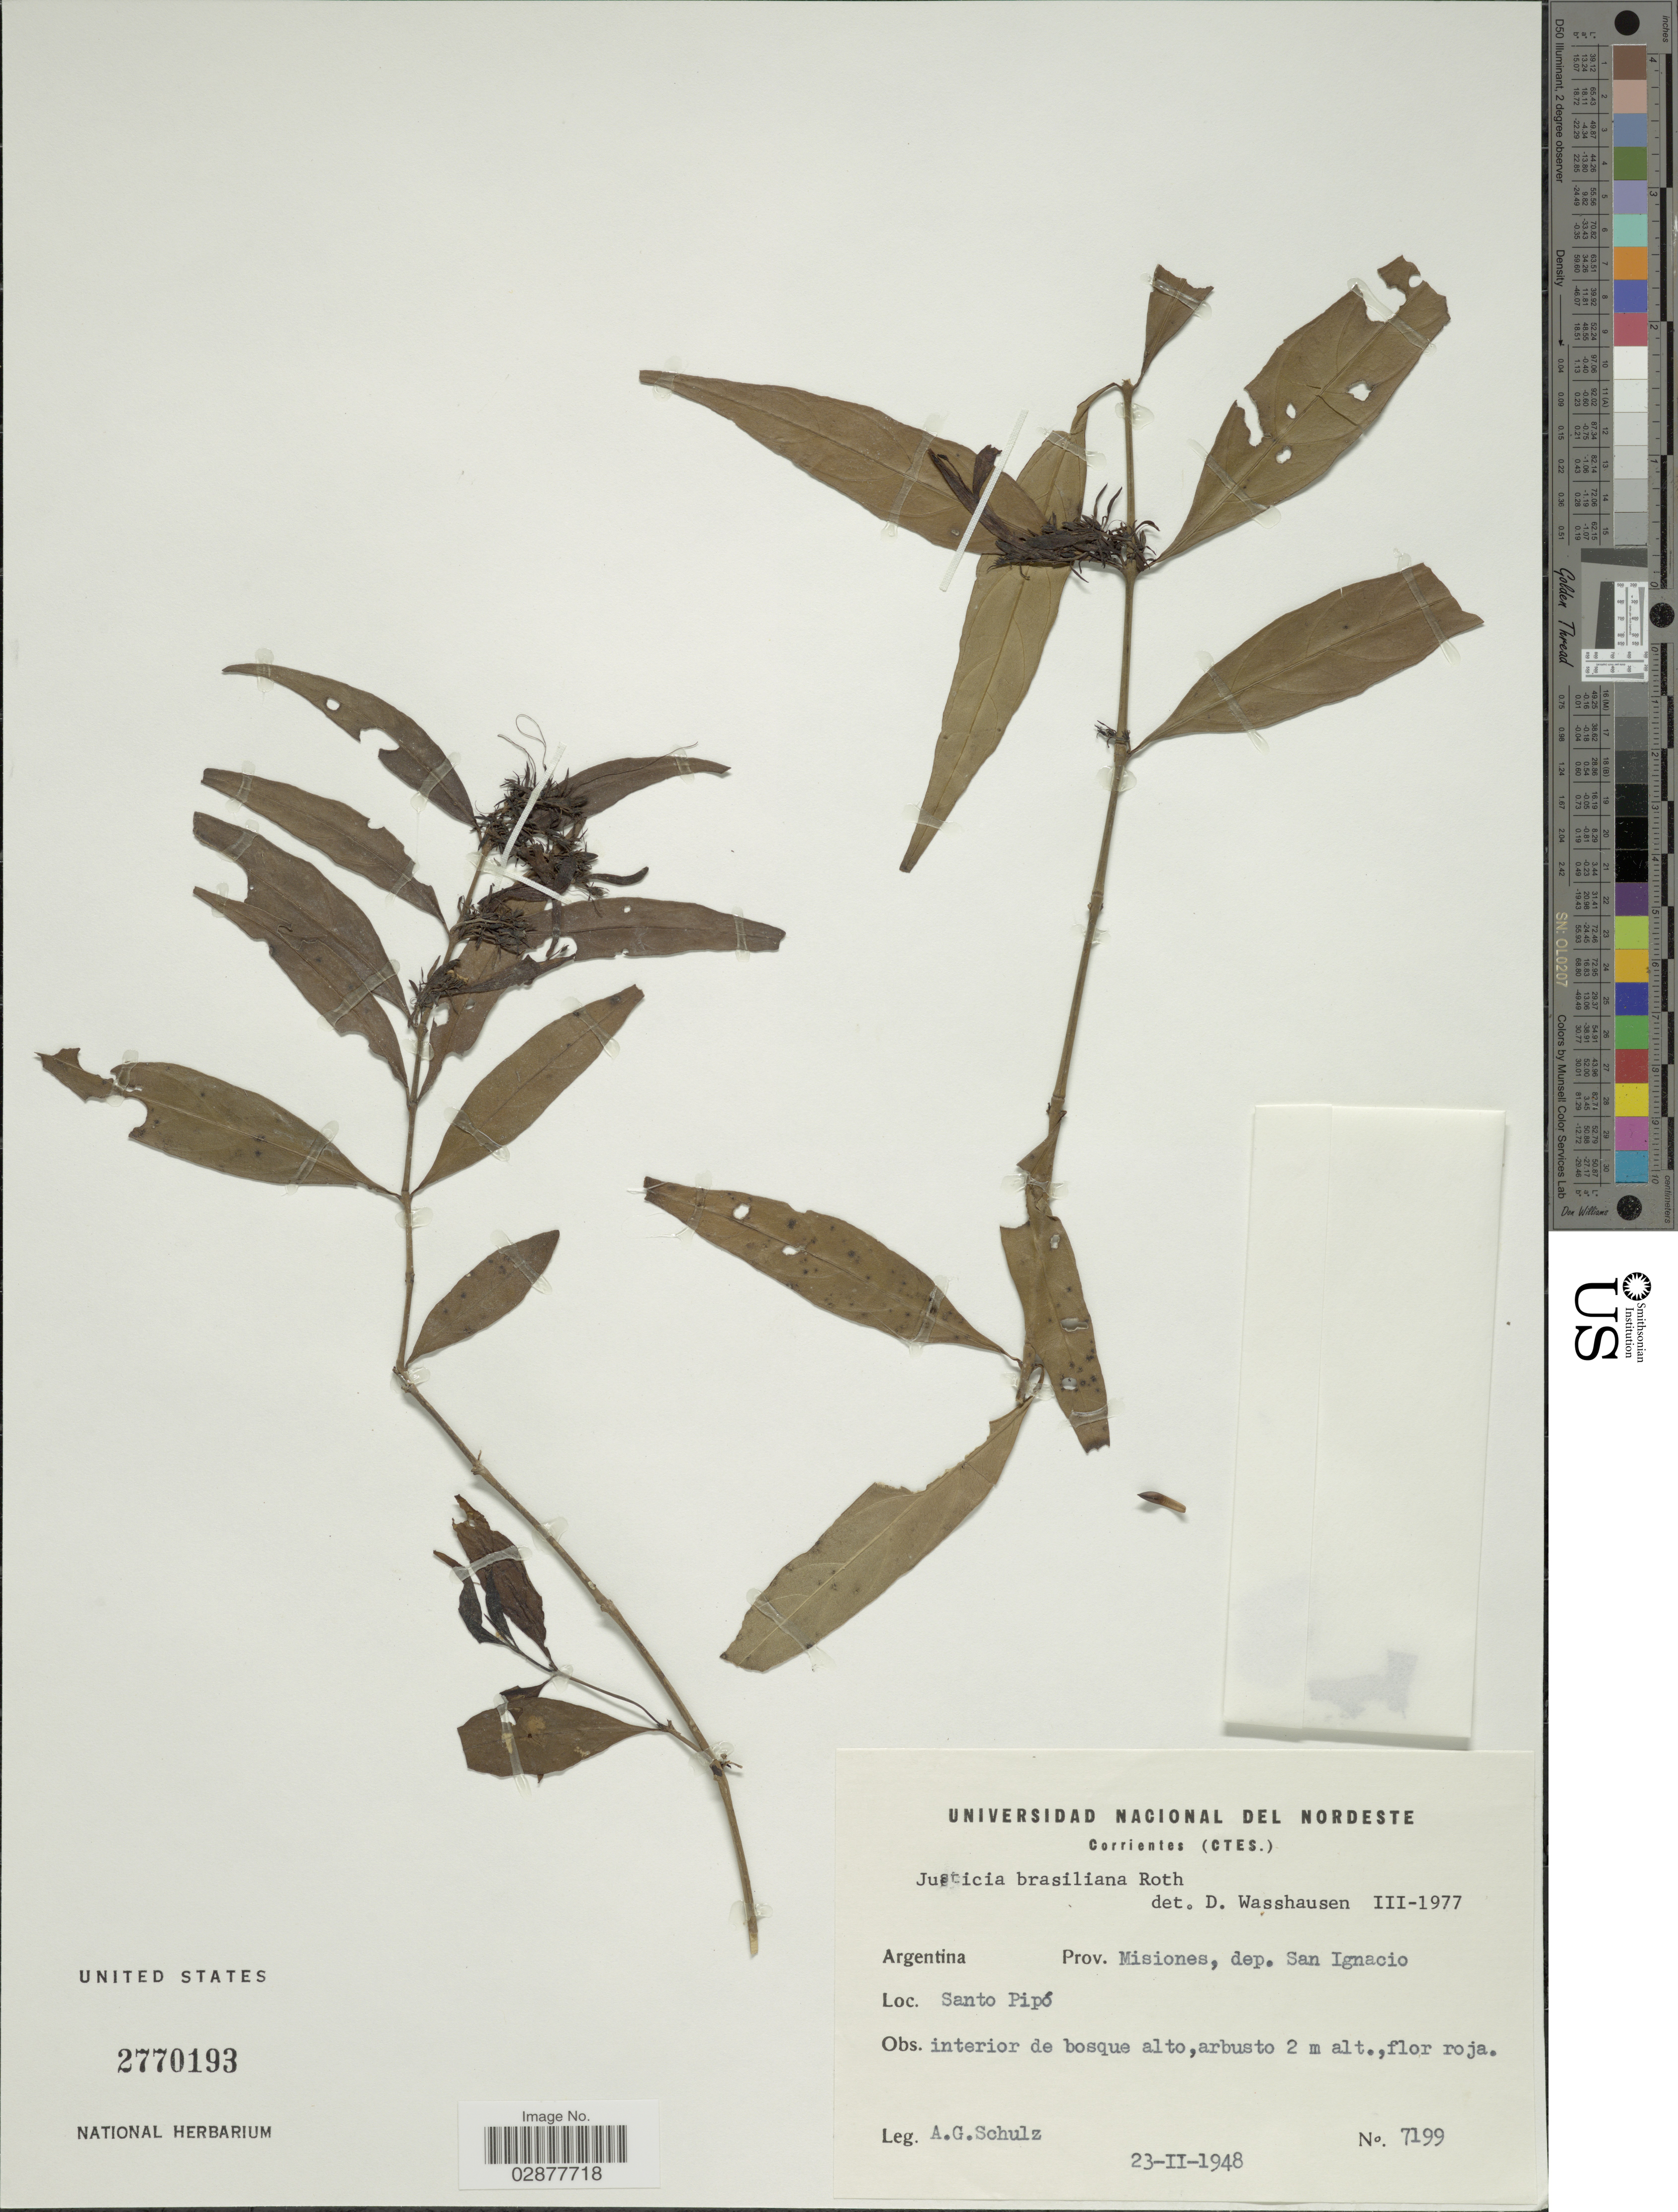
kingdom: Plantae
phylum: Tracheophyta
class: Magnoliopsida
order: Lamiales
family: Acanthaceae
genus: Justicia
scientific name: Justicia brasiliana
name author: Roth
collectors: A. G. Schulz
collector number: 7199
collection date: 1948-02-23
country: Argentina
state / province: Misiones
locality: Prov. Misiones, dep. San Ignacio. Santo Pipó.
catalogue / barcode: US 2770193